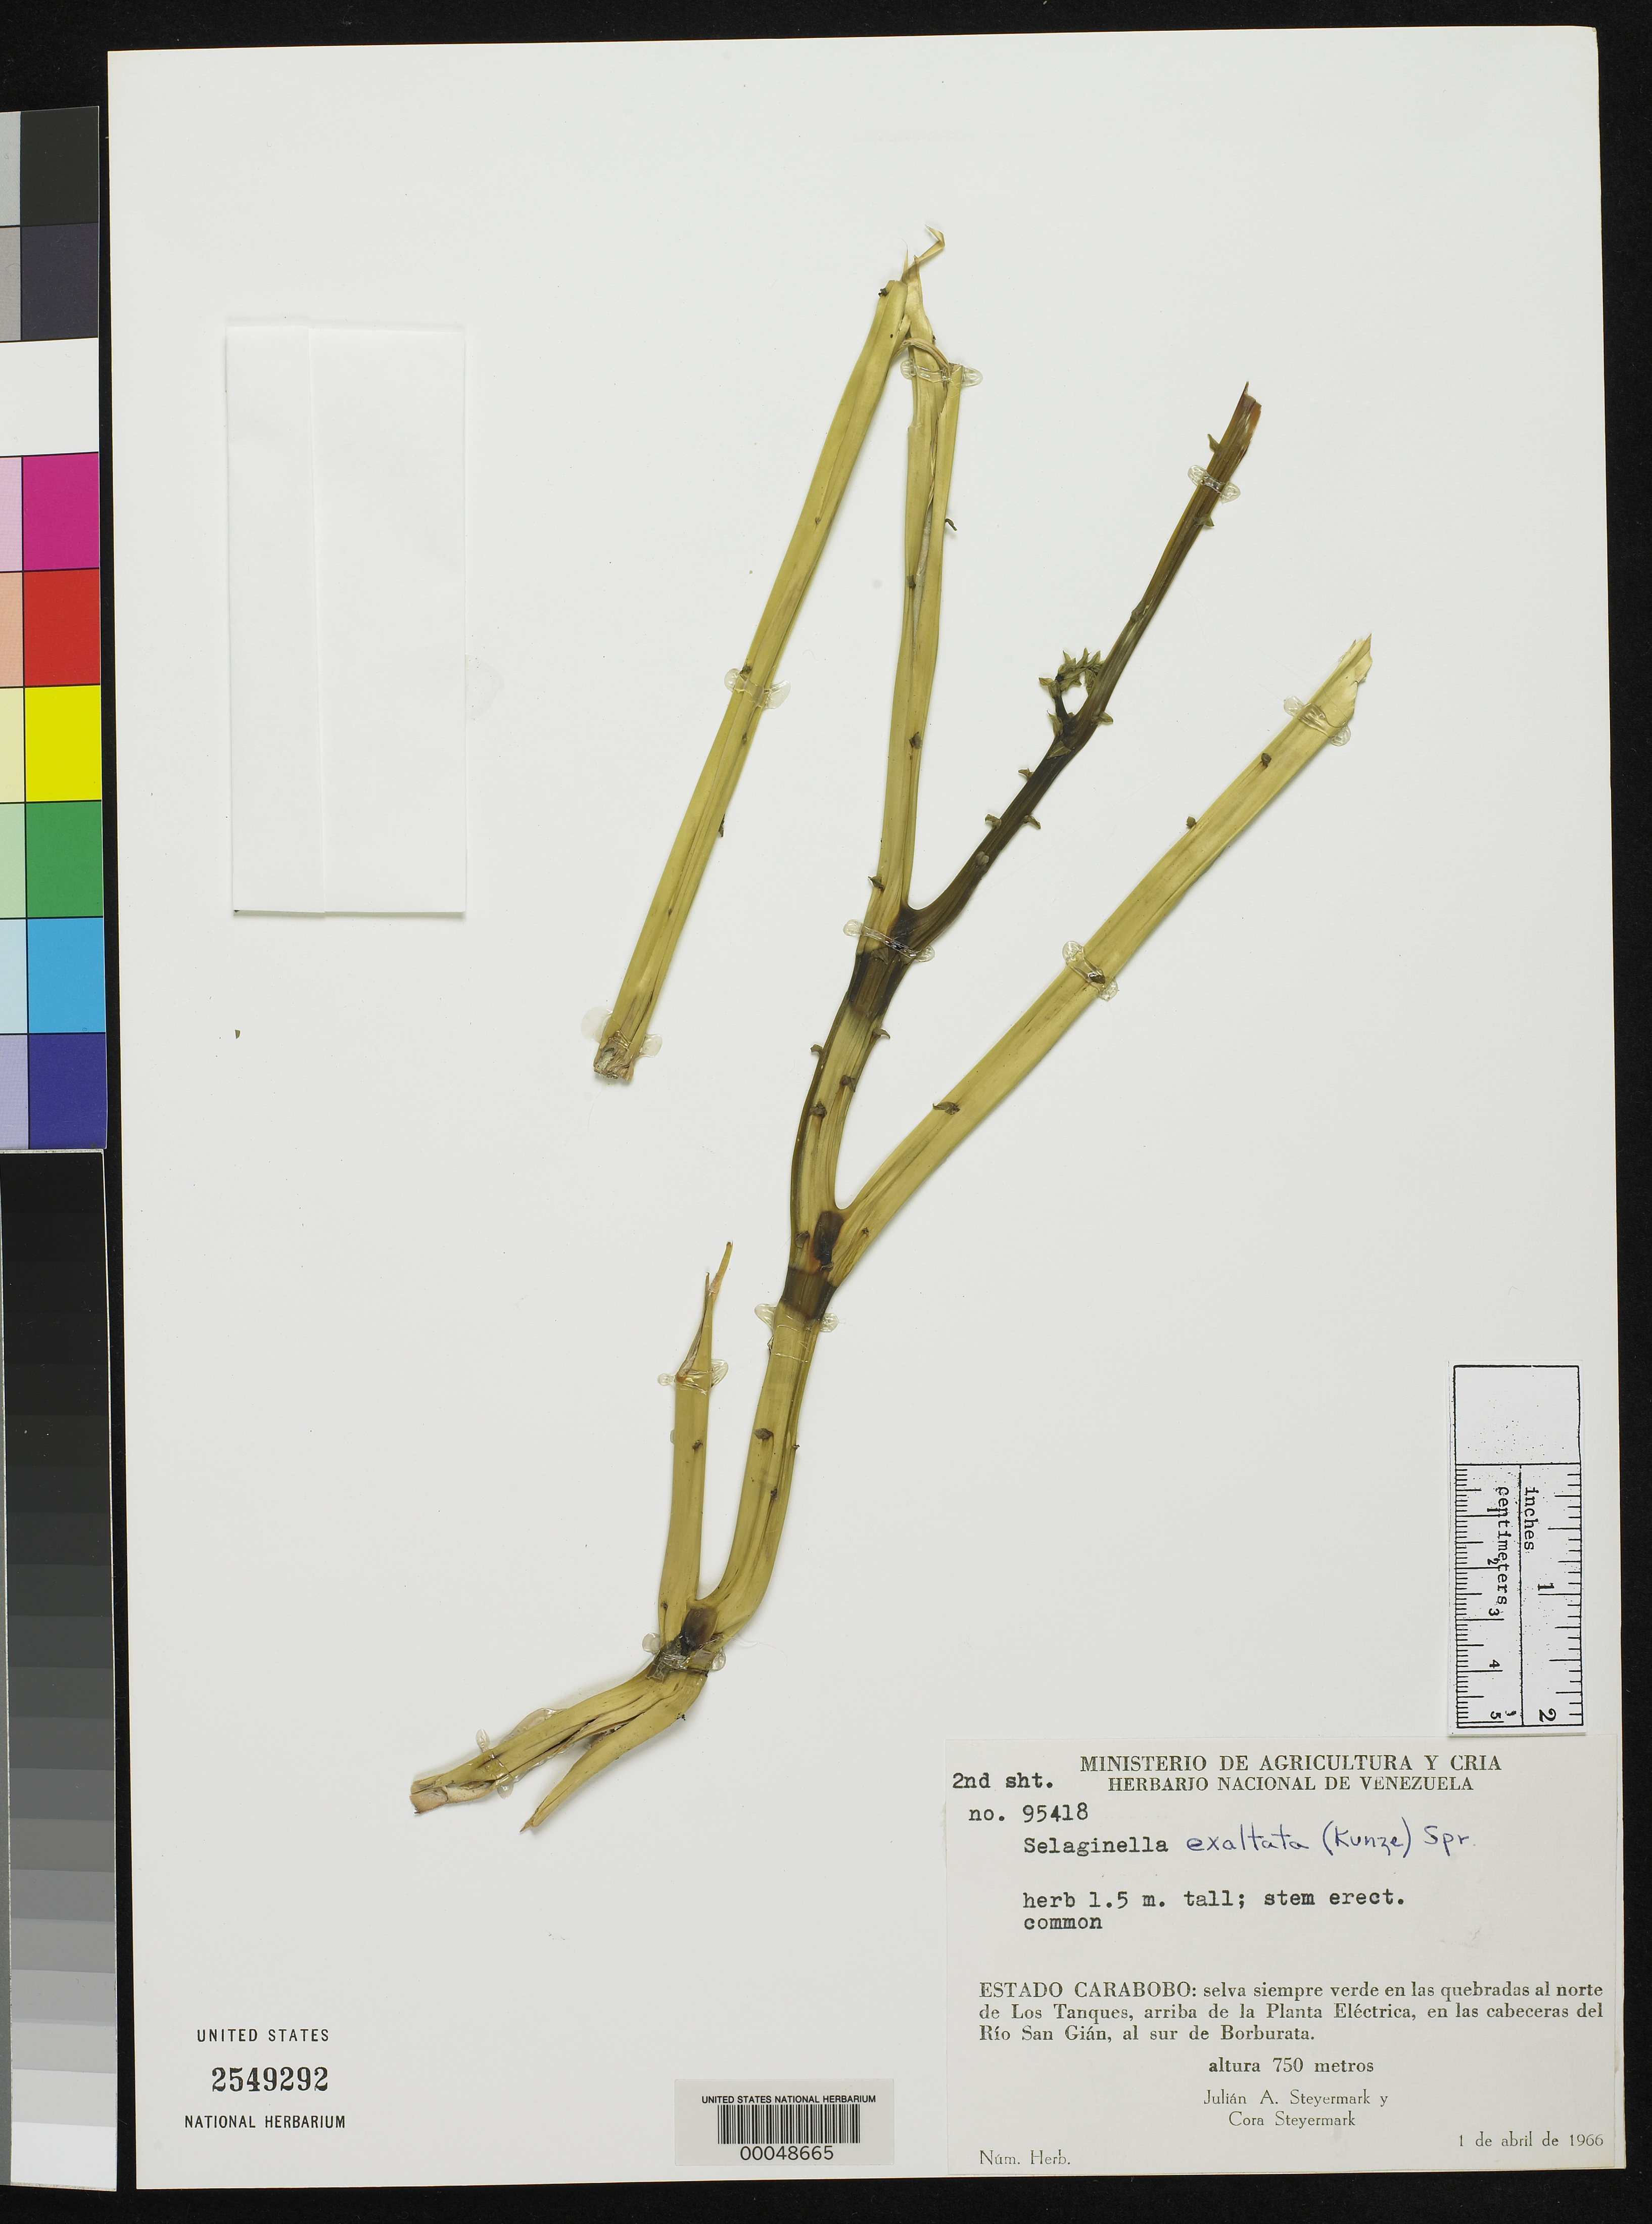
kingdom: Plantae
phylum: Tracheophyta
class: Lycopodiopsida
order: Selaginellales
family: Selaginellaceae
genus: Selaginella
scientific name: Selaginella gigantea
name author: Steyerm. & A.R. Sm.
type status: Paratype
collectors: J. Steyermark & C. Steyermark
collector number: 95418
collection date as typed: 01 Apr 1966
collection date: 1966-04-01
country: Venezuela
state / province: Carabobo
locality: Edge of Rio San Gian, S of Borburata between Los Tanques and La Tomar.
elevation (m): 750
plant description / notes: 2 collections of same taxon with similar numbers have apparently been confused and mis-cited. Protologue cites holotype as Steyermark & Steyermark 95418 and as USNH 2549293, but that sheet is Steyermark & Steyermark 95148 (collection cited as paratype).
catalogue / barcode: US 2549292